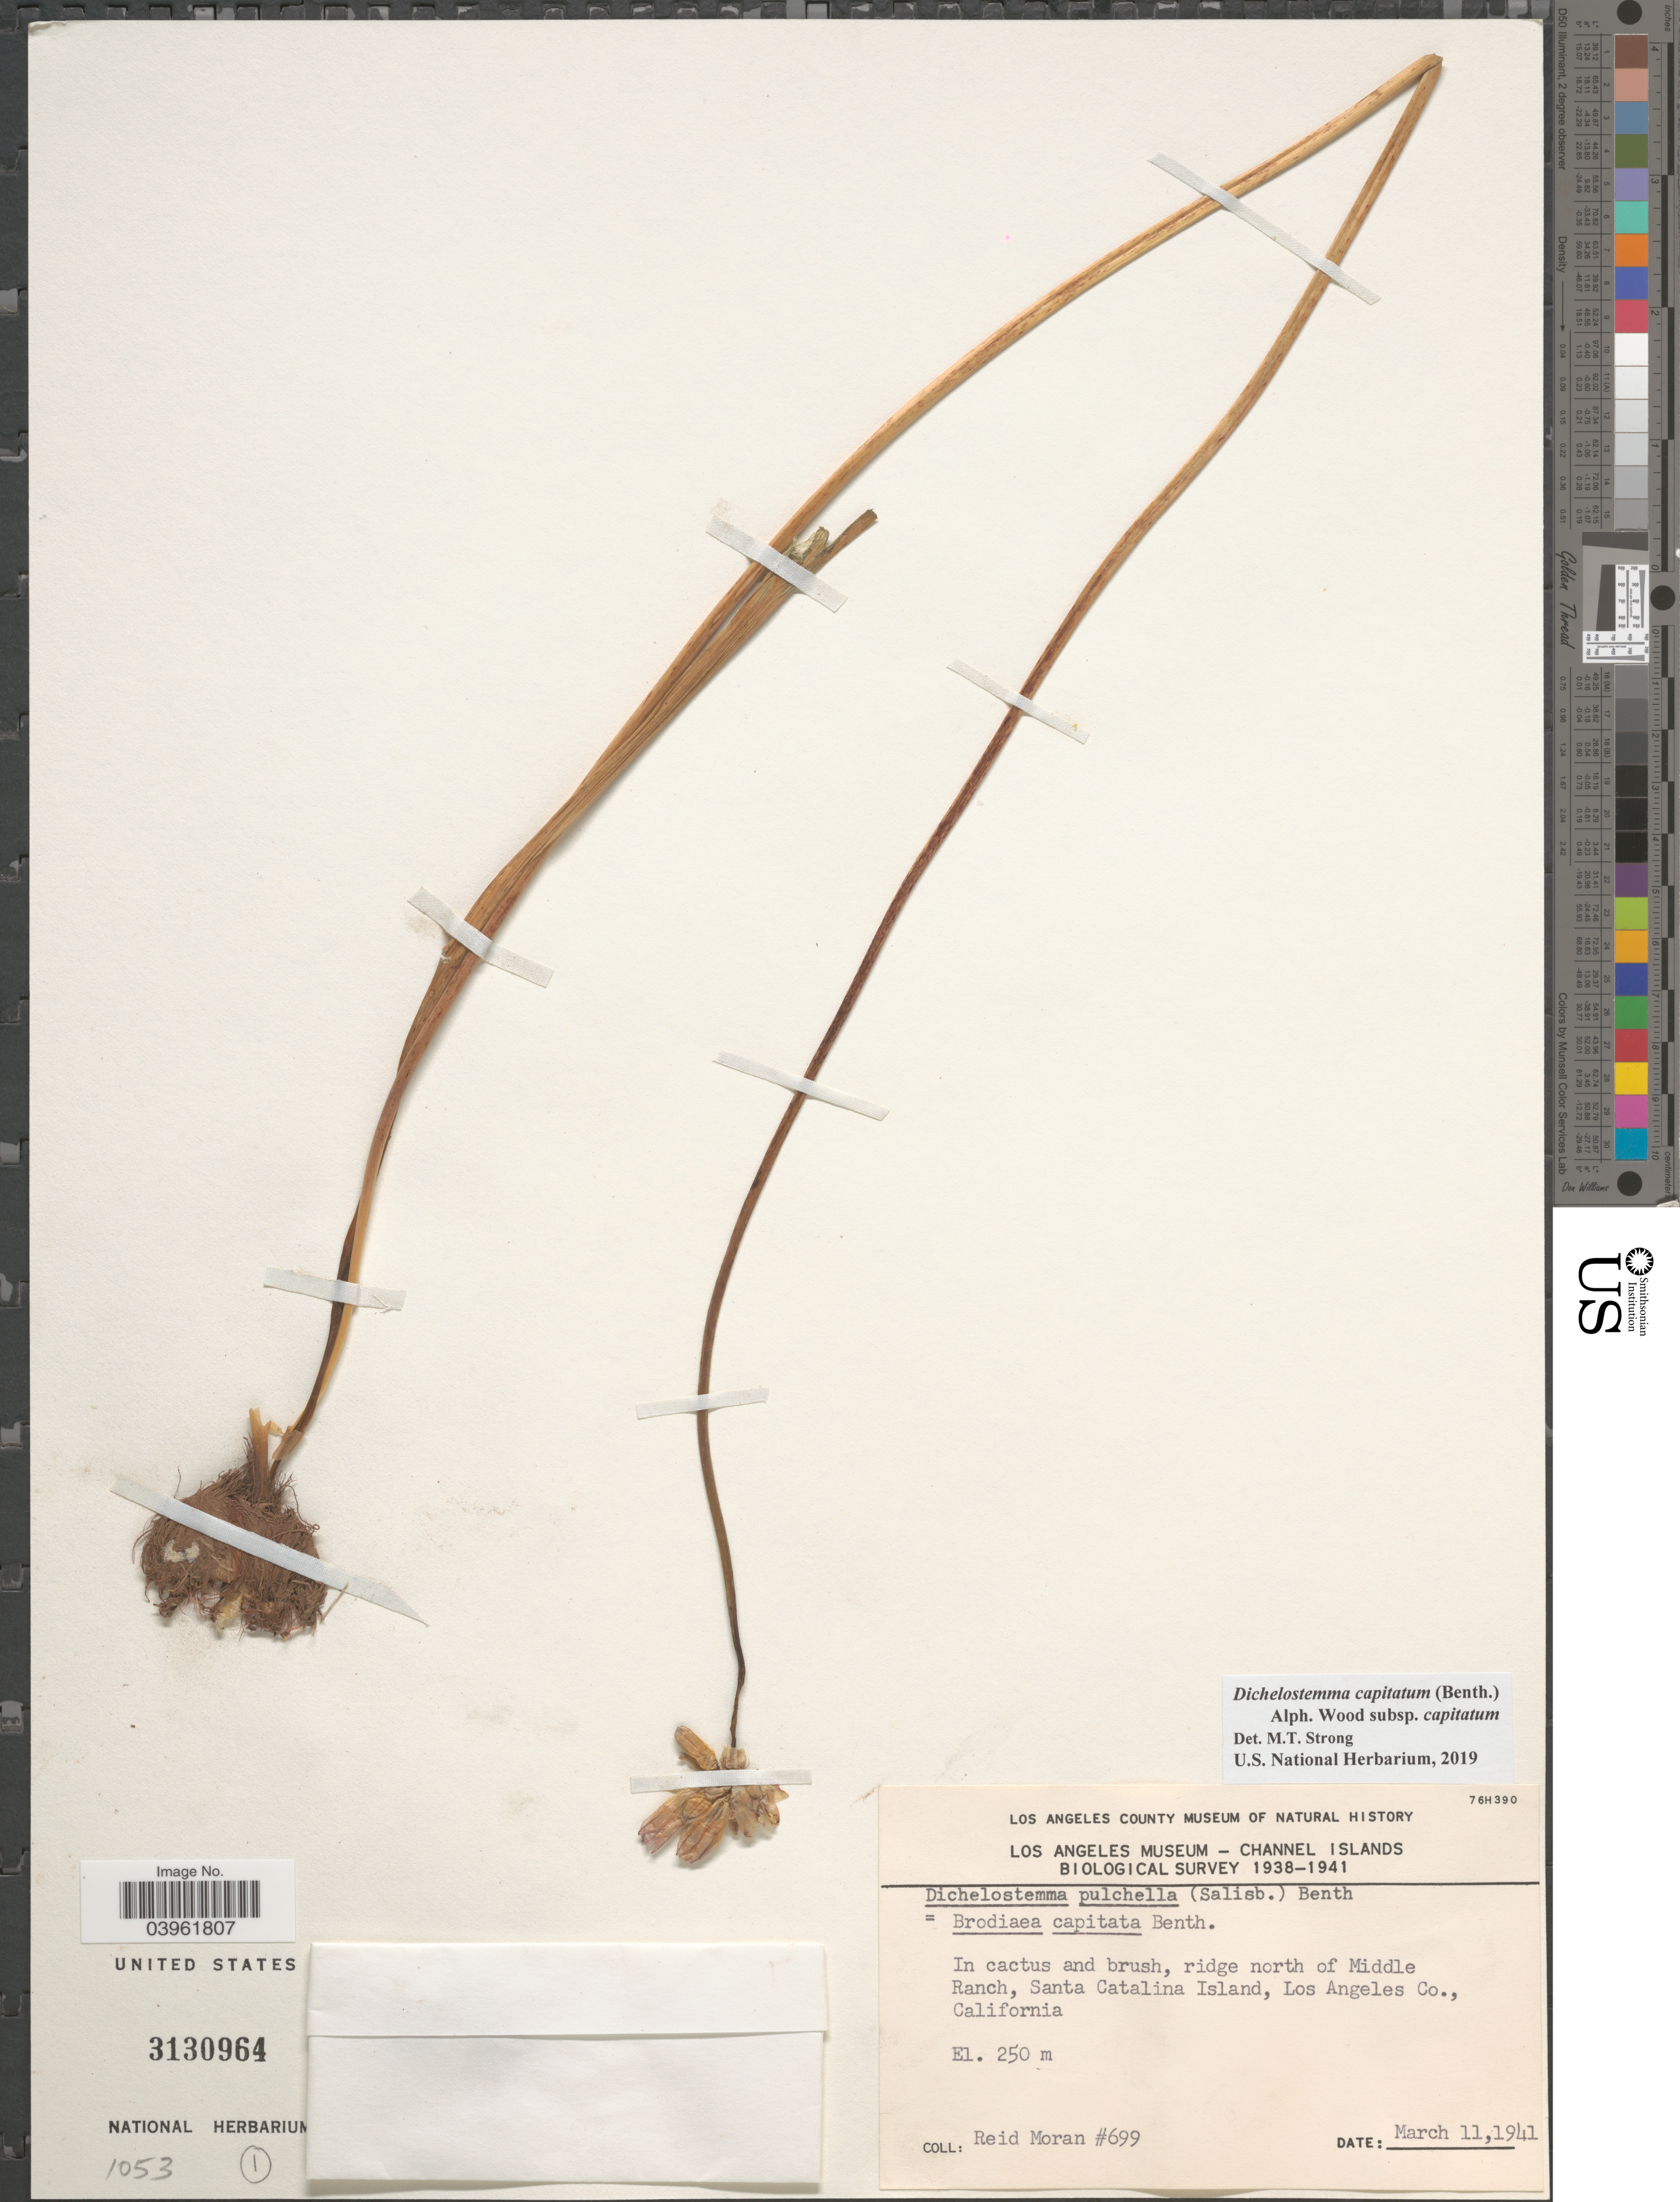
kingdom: Plantae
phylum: Tracheophyta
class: Liliopsida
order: Asparagales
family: Asparagaceae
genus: Dichelostemma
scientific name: Dichelostemma capitatum subsp. capitatum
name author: (Benth.) Alph. Wood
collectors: R. Moran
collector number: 699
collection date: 1941-03-11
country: United States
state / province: California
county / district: Los Angeles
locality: In cactus and brush, ridge north of Middle Ranch, Santa Catalina Island, Los Angeles Co.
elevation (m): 250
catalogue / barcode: US 3130964